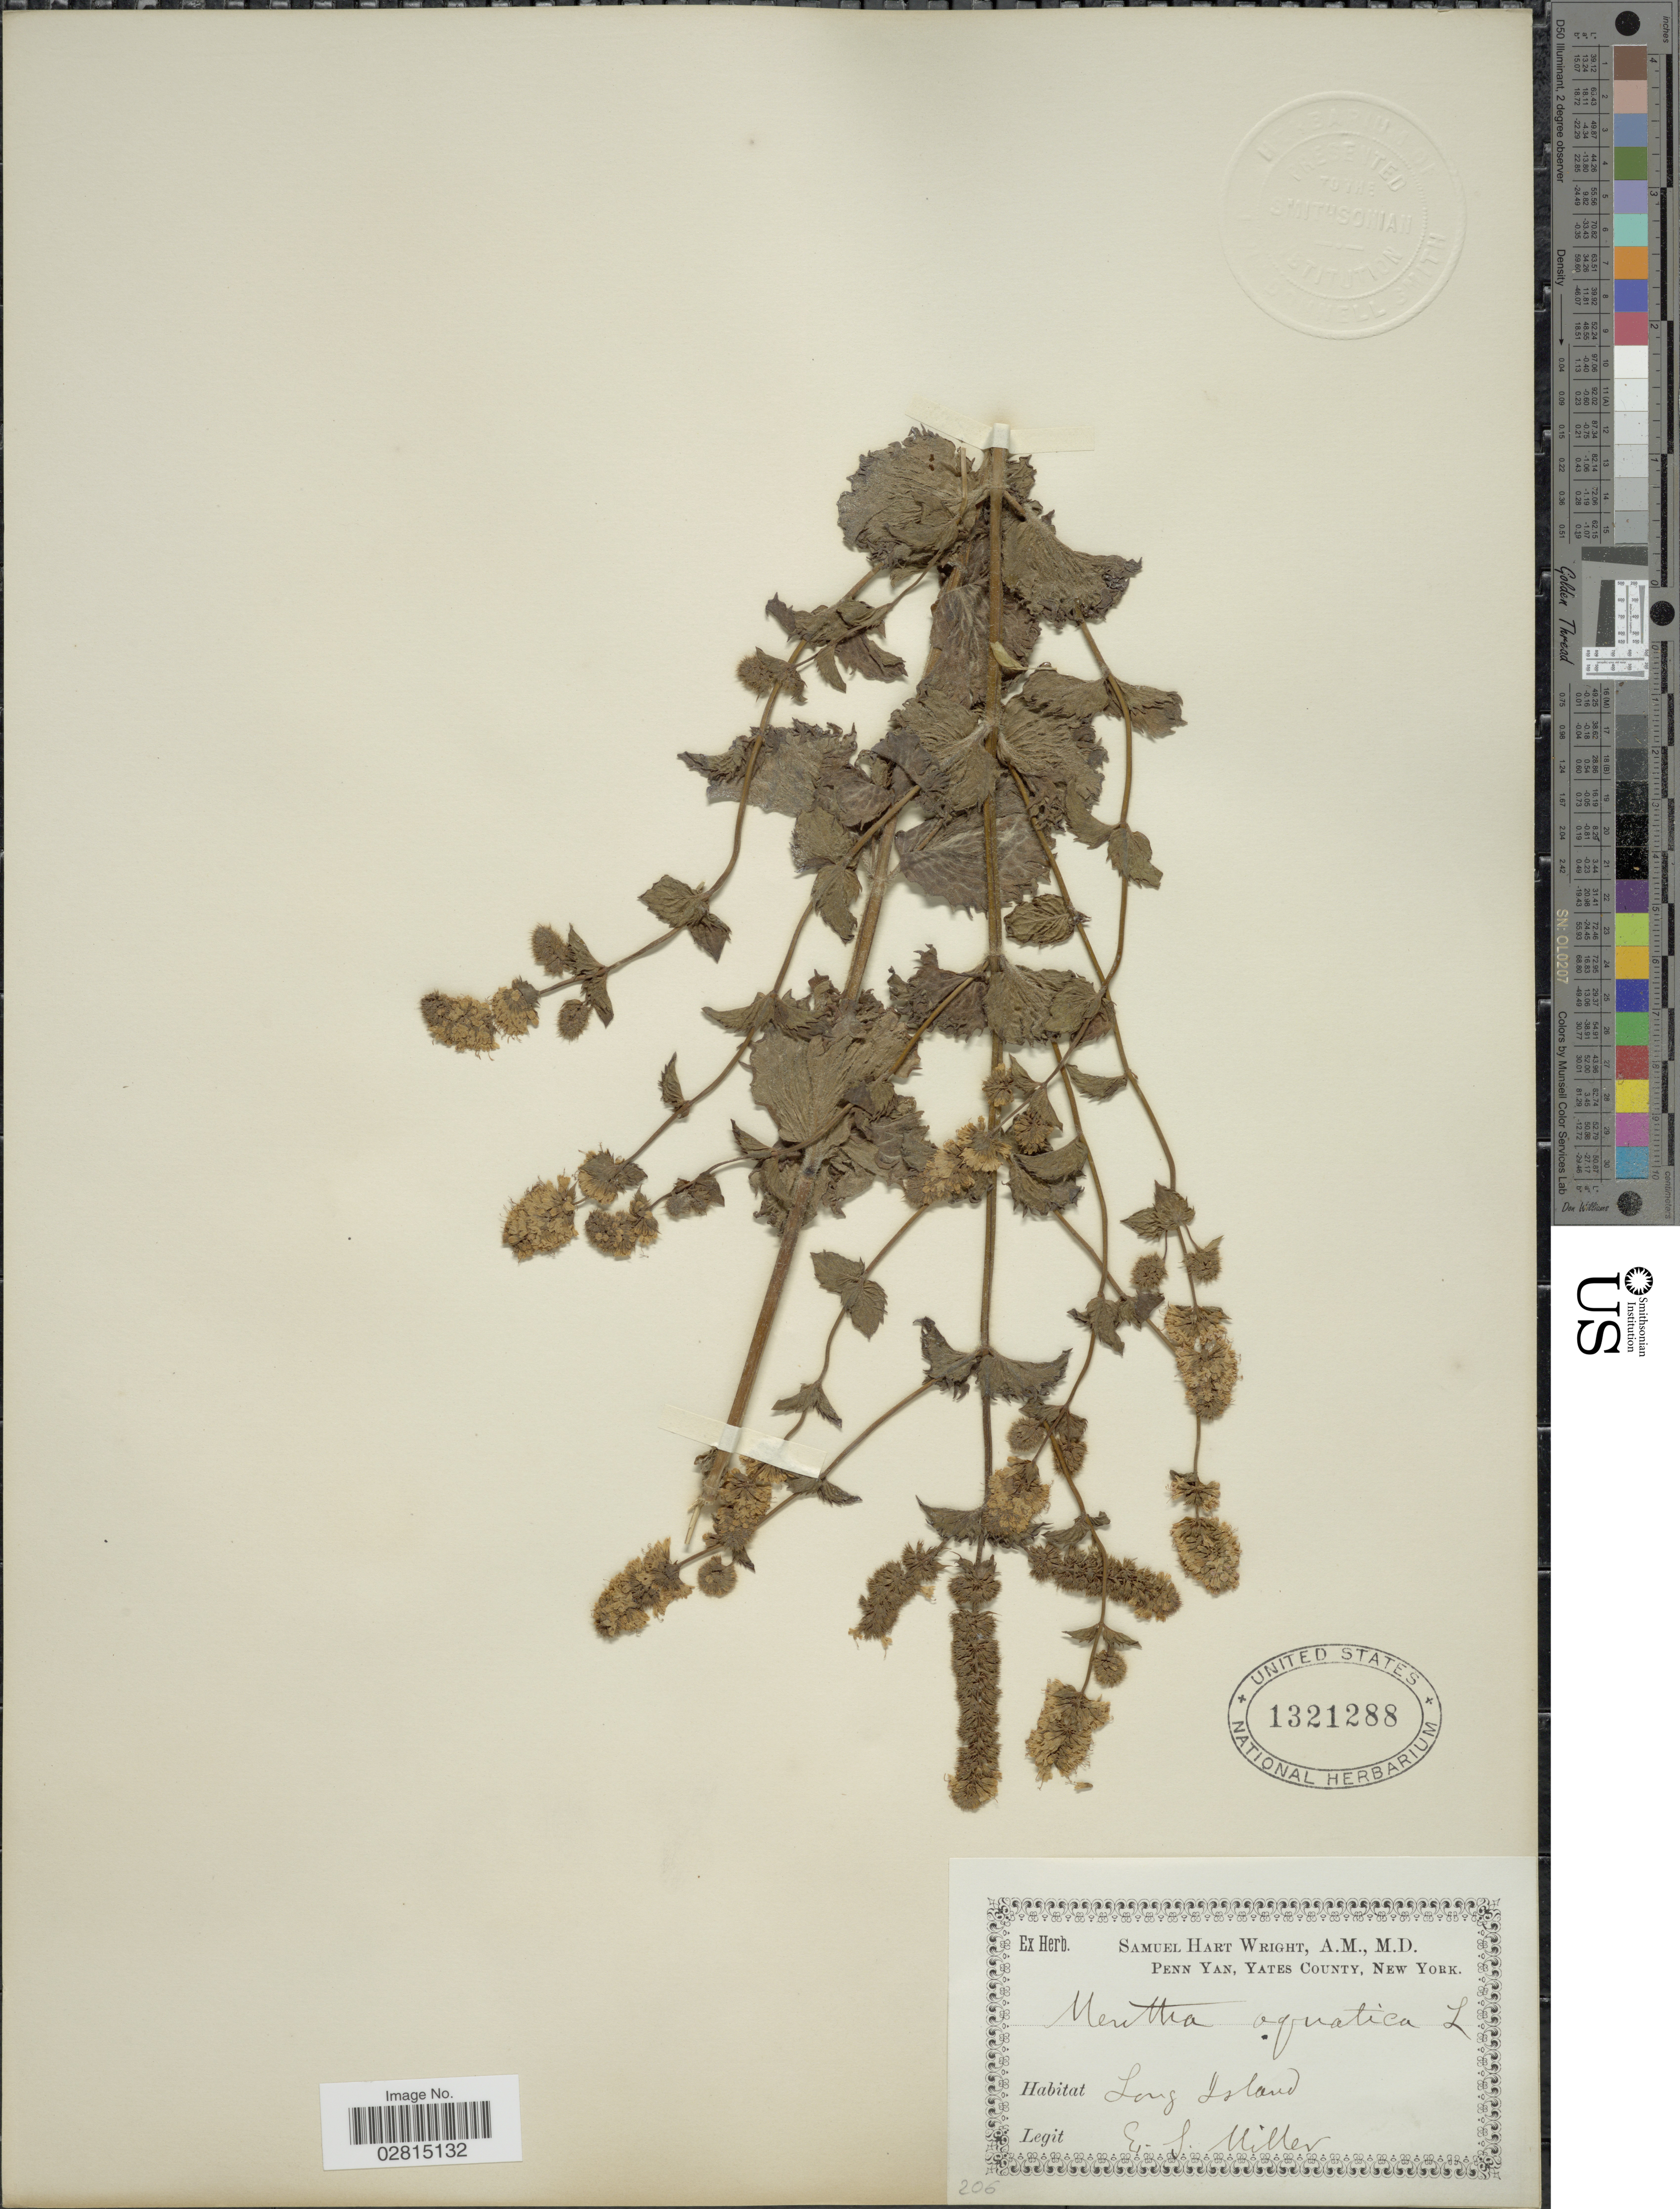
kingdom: Plantae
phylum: Tracheophyta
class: Magnoliopsida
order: Lamiales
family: Lamiaceae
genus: Mentha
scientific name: Mentha aquatica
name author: L.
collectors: E. S. Miller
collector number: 206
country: United States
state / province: New York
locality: Long Island.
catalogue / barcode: US 1321288